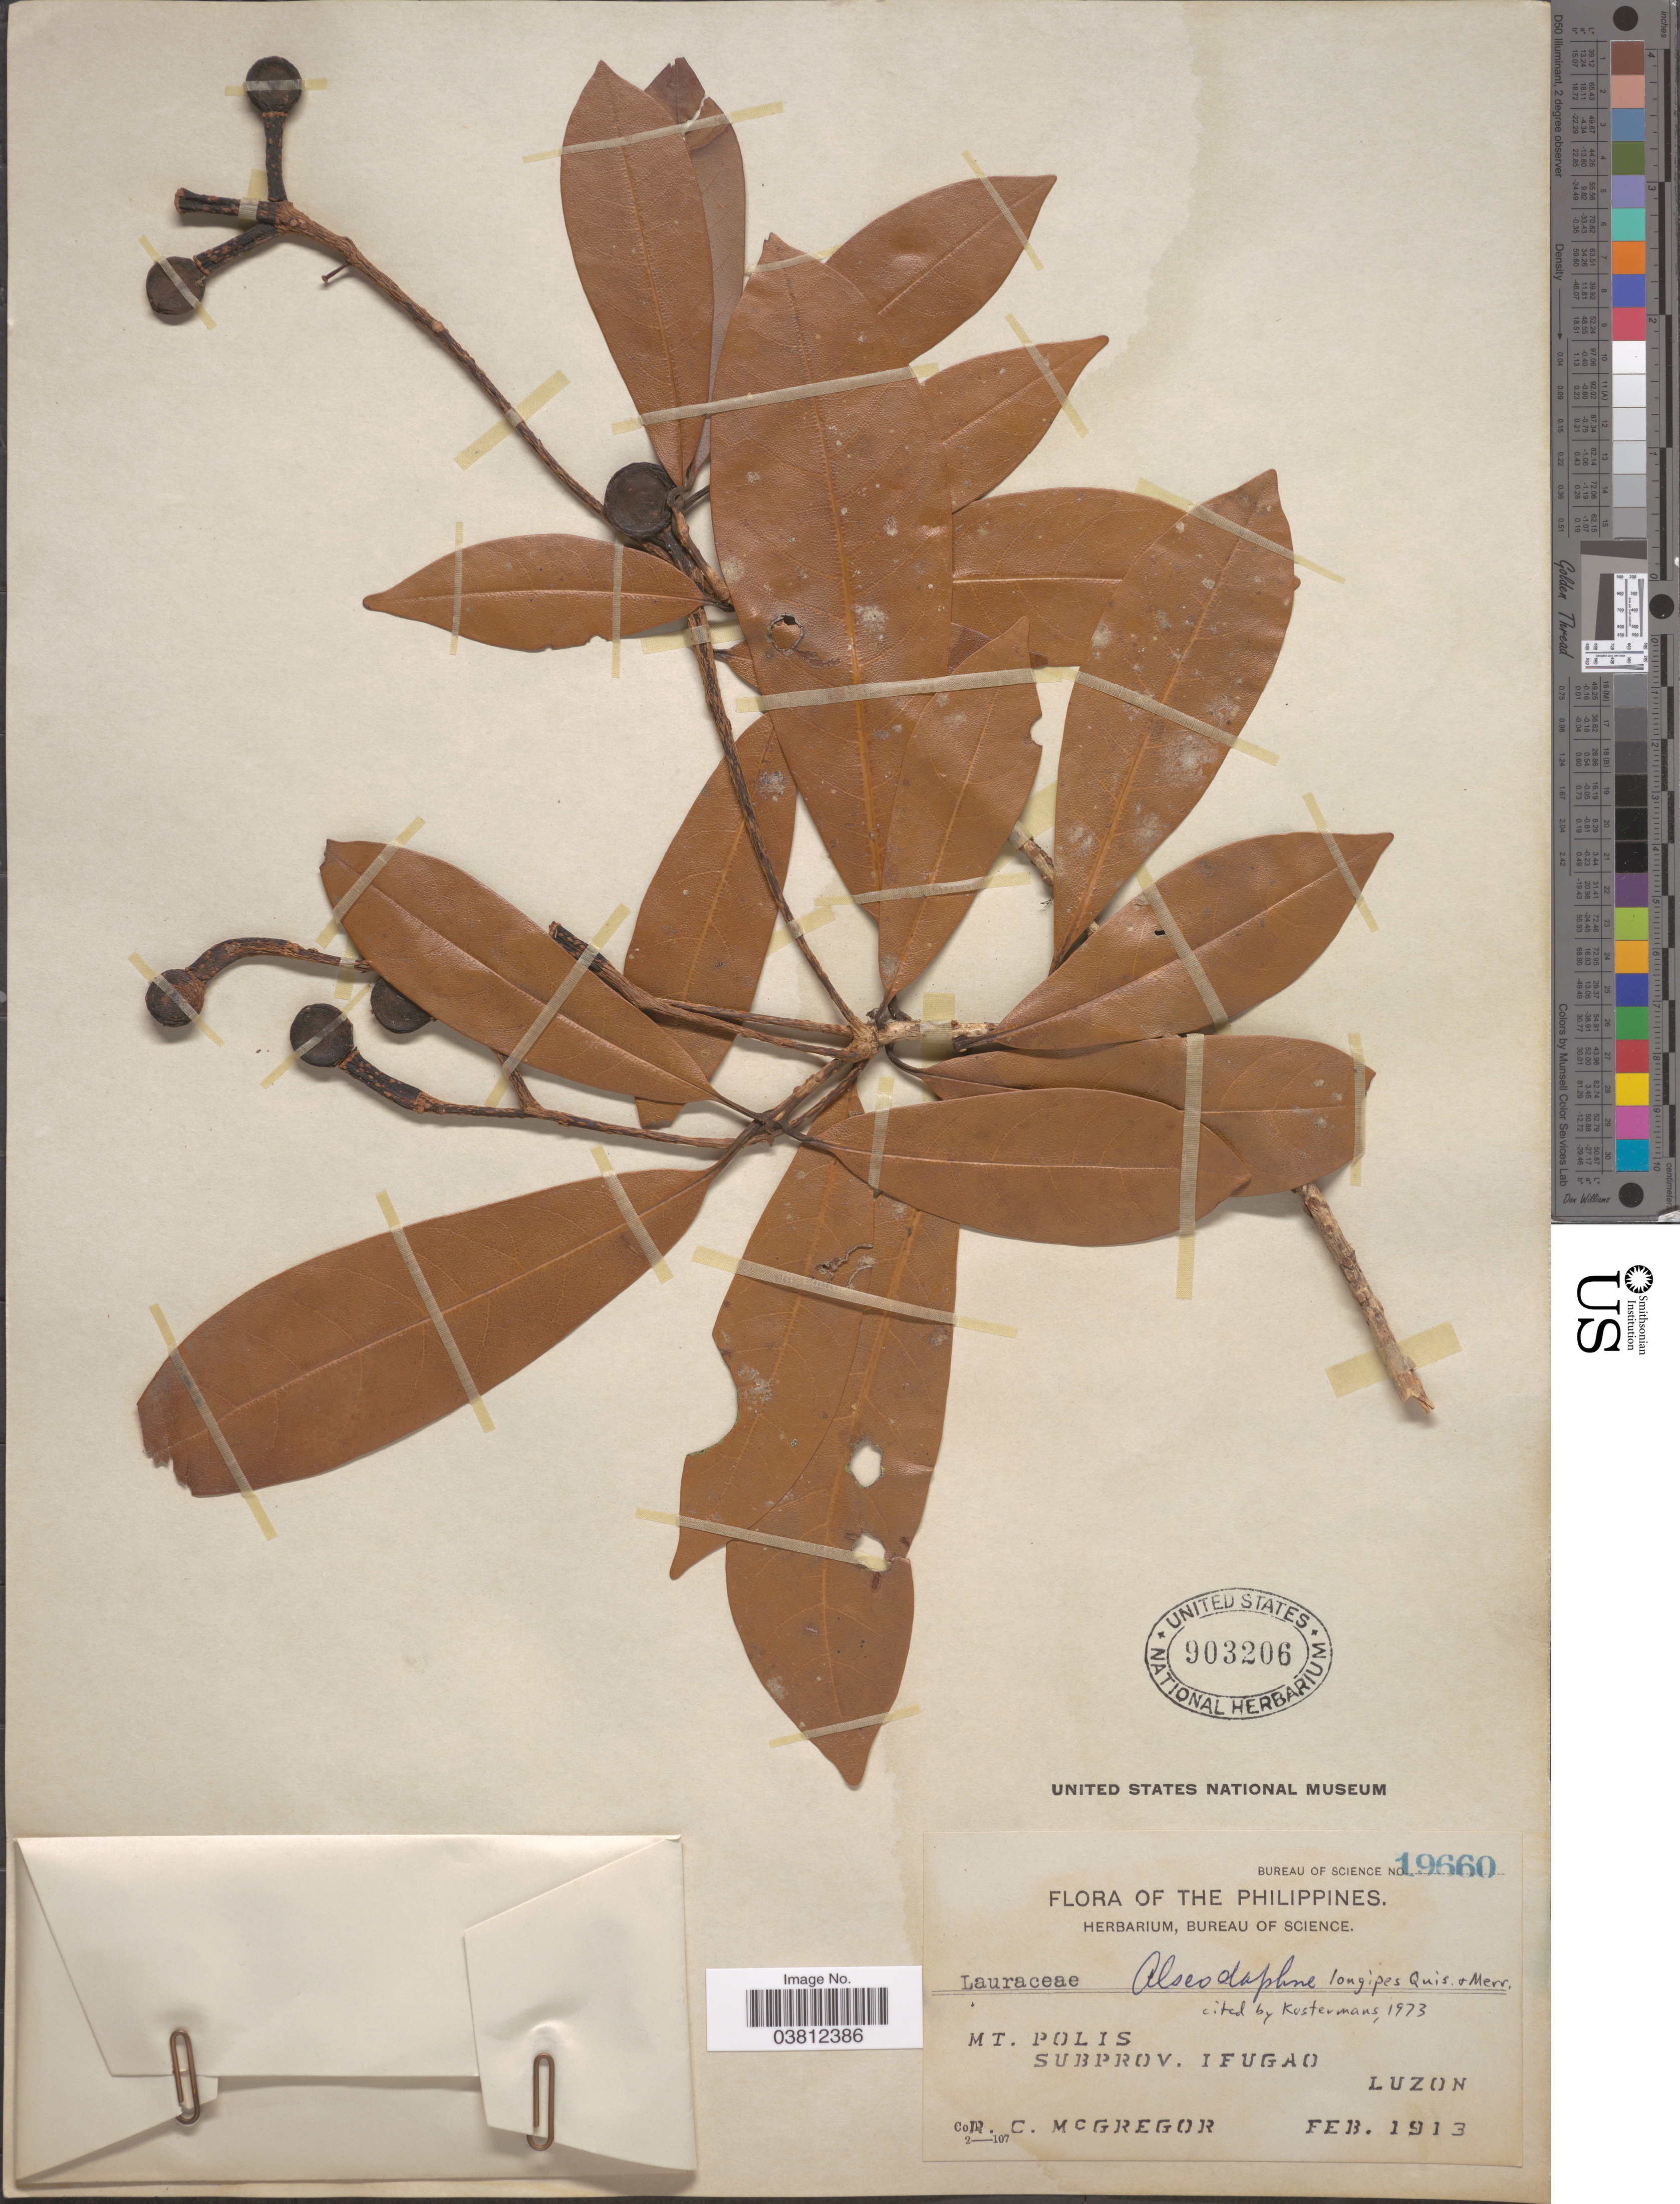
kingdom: Plantae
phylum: Tracheophyta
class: Magnoliopsida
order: Laurales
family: Lauraceae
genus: Alseodaphne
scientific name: Alseodaphne longipes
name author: Quisumb. & Merr.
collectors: R. C. McGregor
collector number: Bureau of Science 19660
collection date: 1913-02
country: Philippines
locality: Mt. Polis. Subprov. Ifugao. Luzon.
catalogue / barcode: US 903206